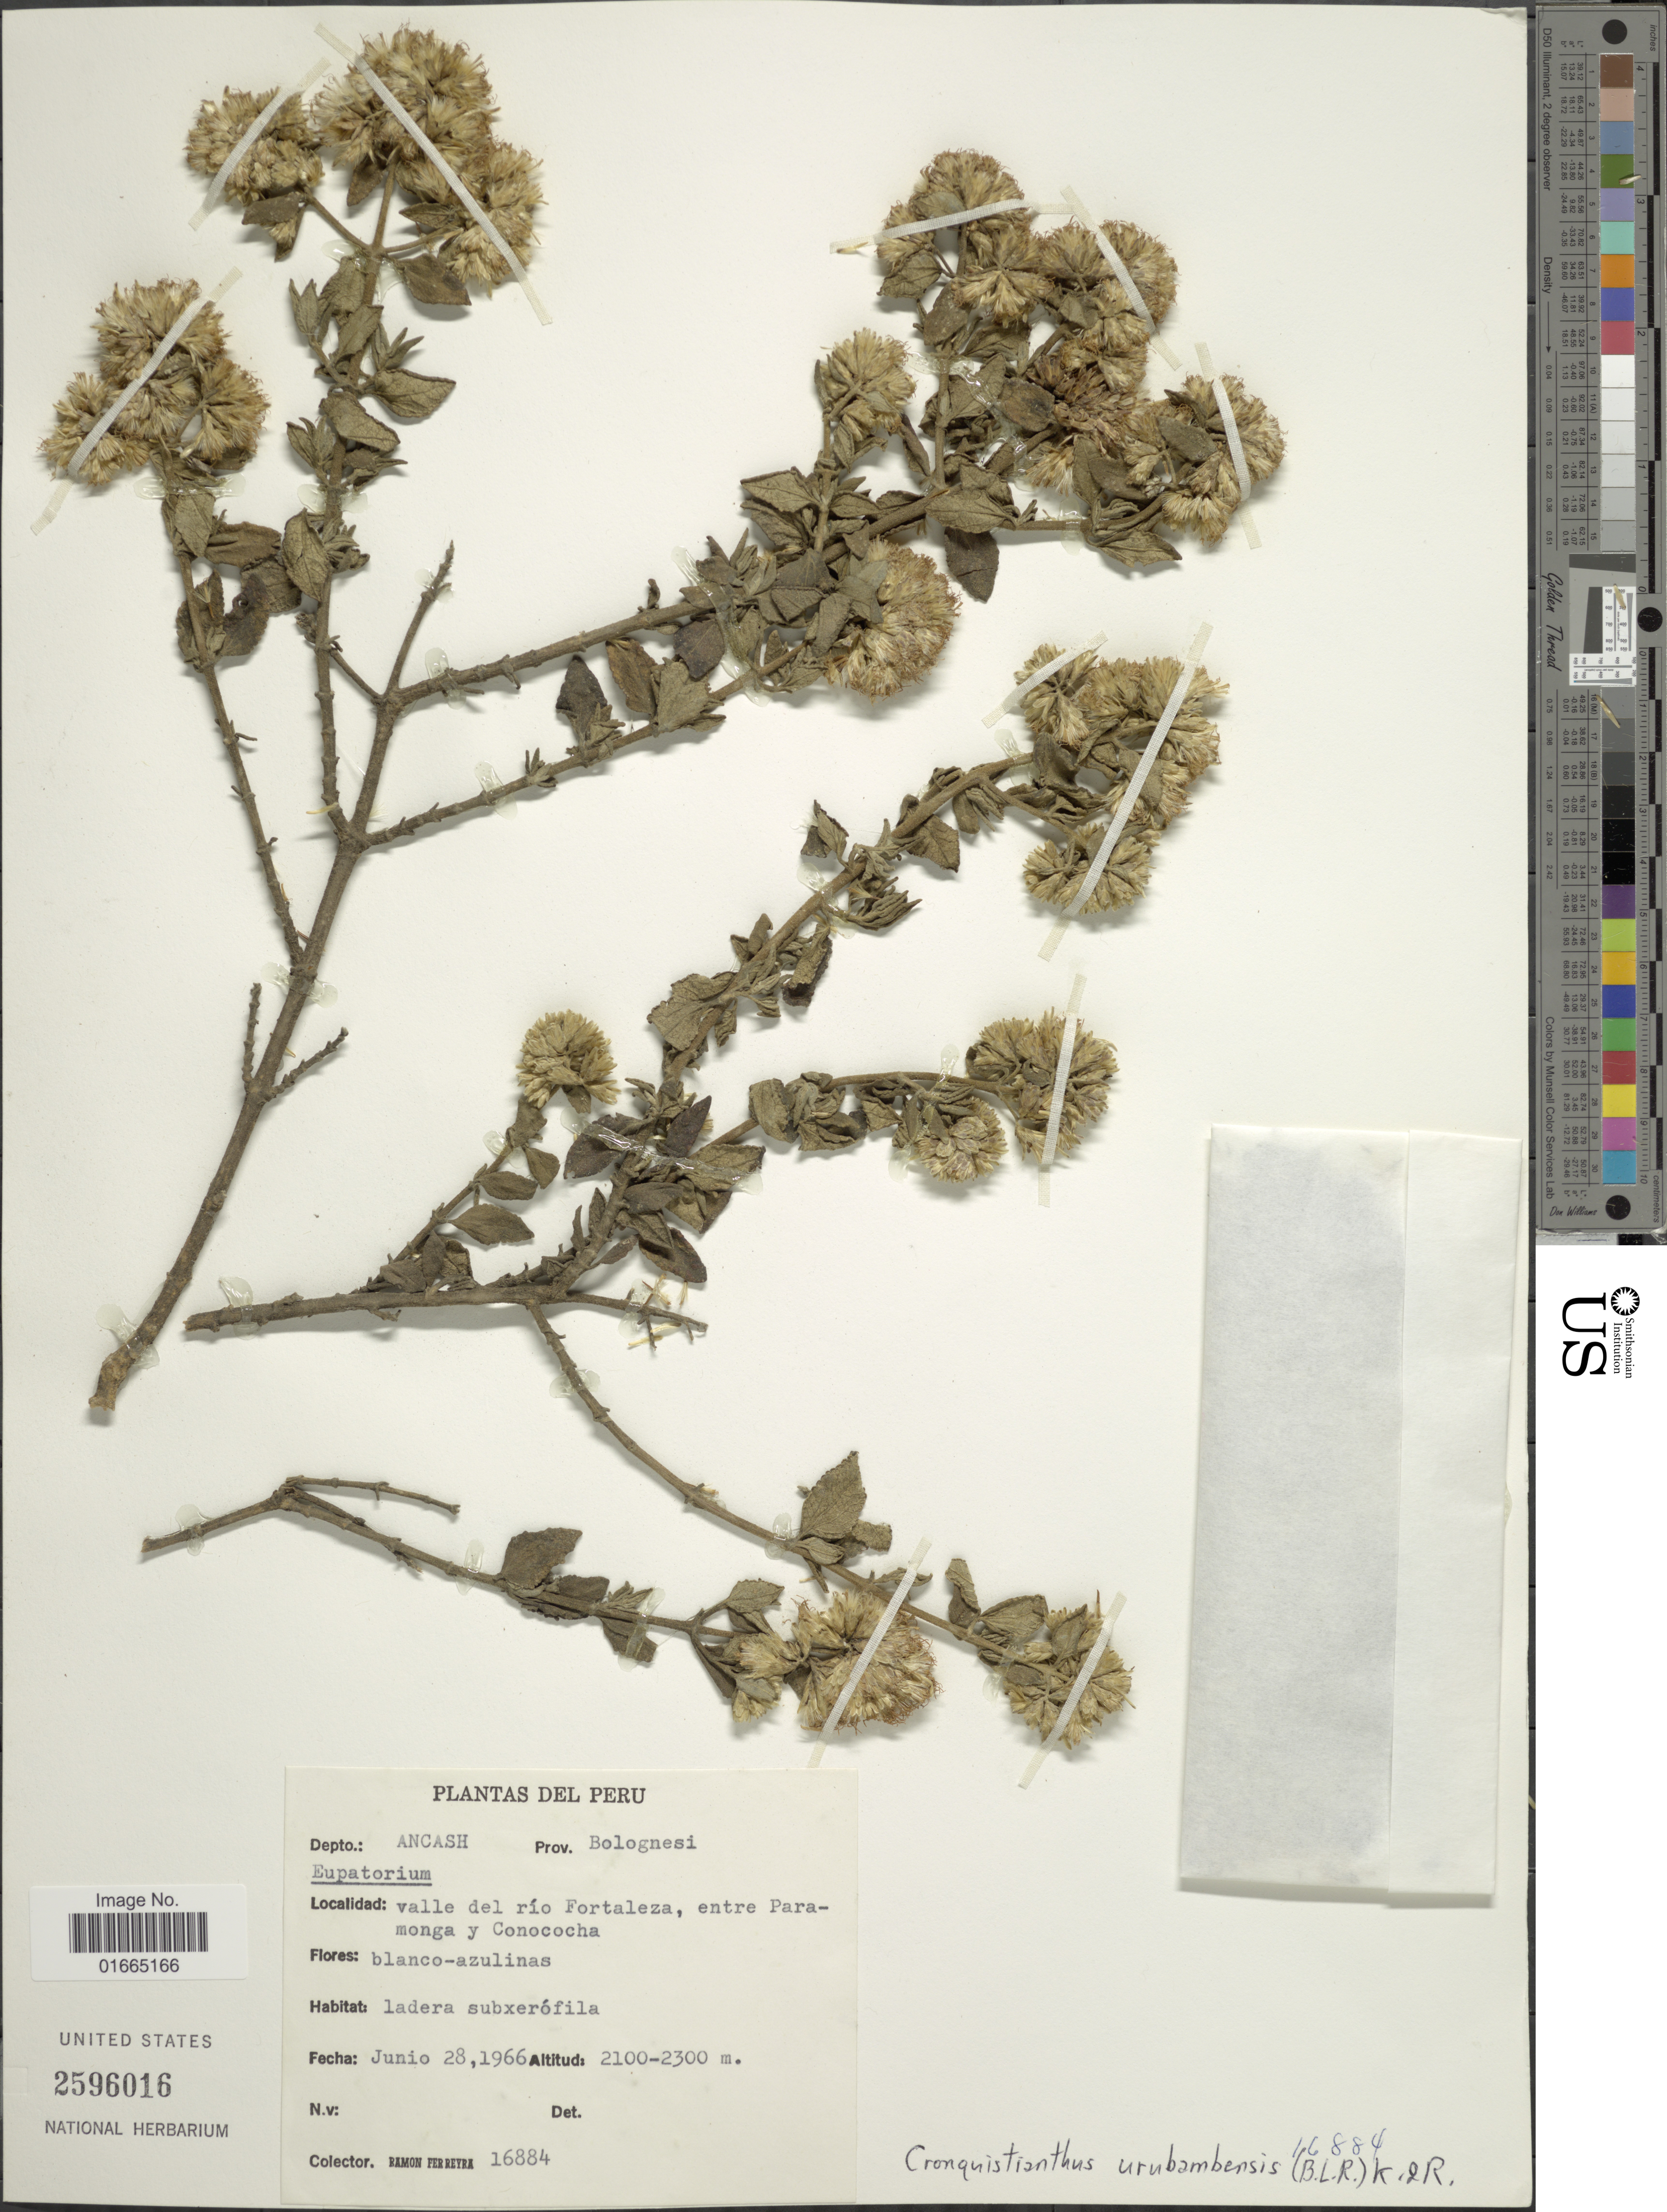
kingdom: Plantae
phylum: Tracheophyta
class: Magnoliopsida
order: Asterales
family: Asteraceae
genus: Cronquistianthus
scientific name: Cronquistianthus urubambensis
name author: (B.L. Rob.) R.M. King & H. Rob.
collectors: R. A. Ferreyra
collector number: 16884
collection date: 1966-06-28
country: Peru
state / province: Ancash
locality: Depto.: Ancash. Prov. Bolognesi. Valle del río Fortaleza, entre Paramonga y Conococha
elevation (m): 2100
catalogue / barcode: US 2596016